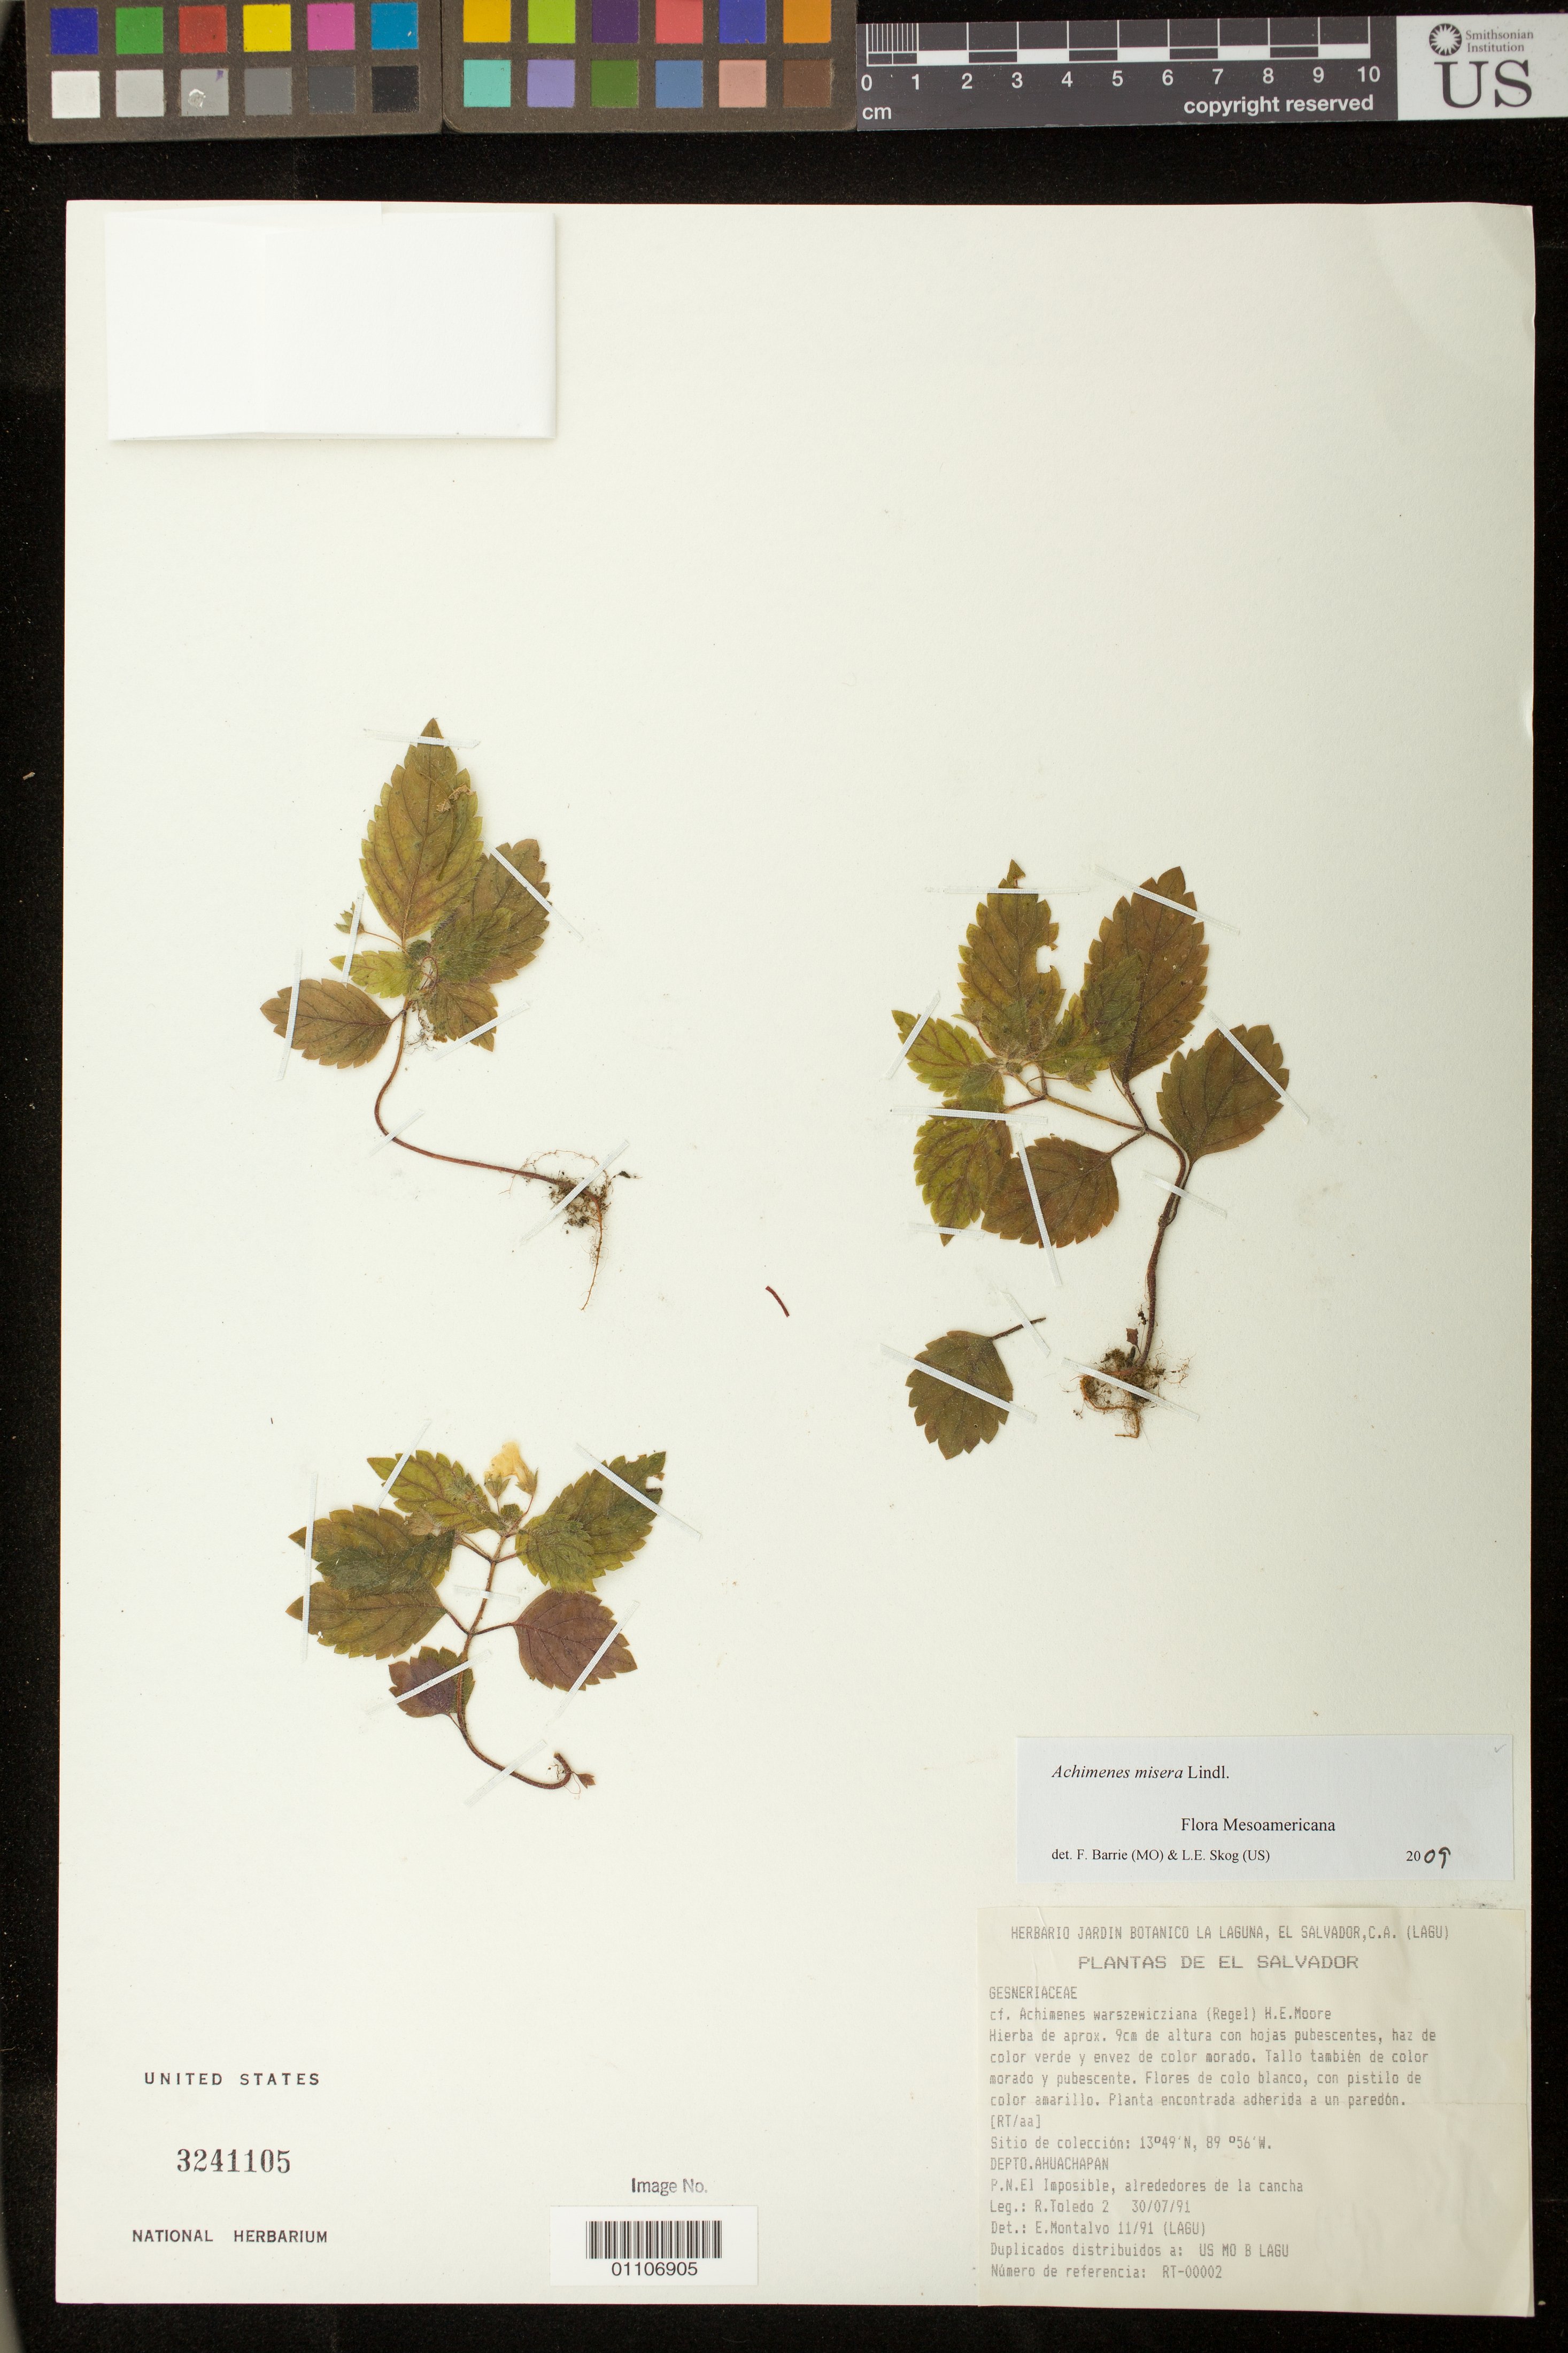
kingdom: Plantae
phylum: Tracheophyta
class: Magnoliopsida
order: Lamiales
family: Gesneriaceae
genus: Achimenes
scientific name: Achimenes misera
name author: Lindl.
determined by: Barrie, F. R.; Skog, Laurence E.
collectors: R. Toledo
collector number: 2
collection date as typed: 30 Jul 1991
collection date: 1991-07-30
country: El Salvador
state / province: Ahuachapán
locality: P.N. El Imposible, alrededores de la cancha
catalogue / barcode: US 3241105